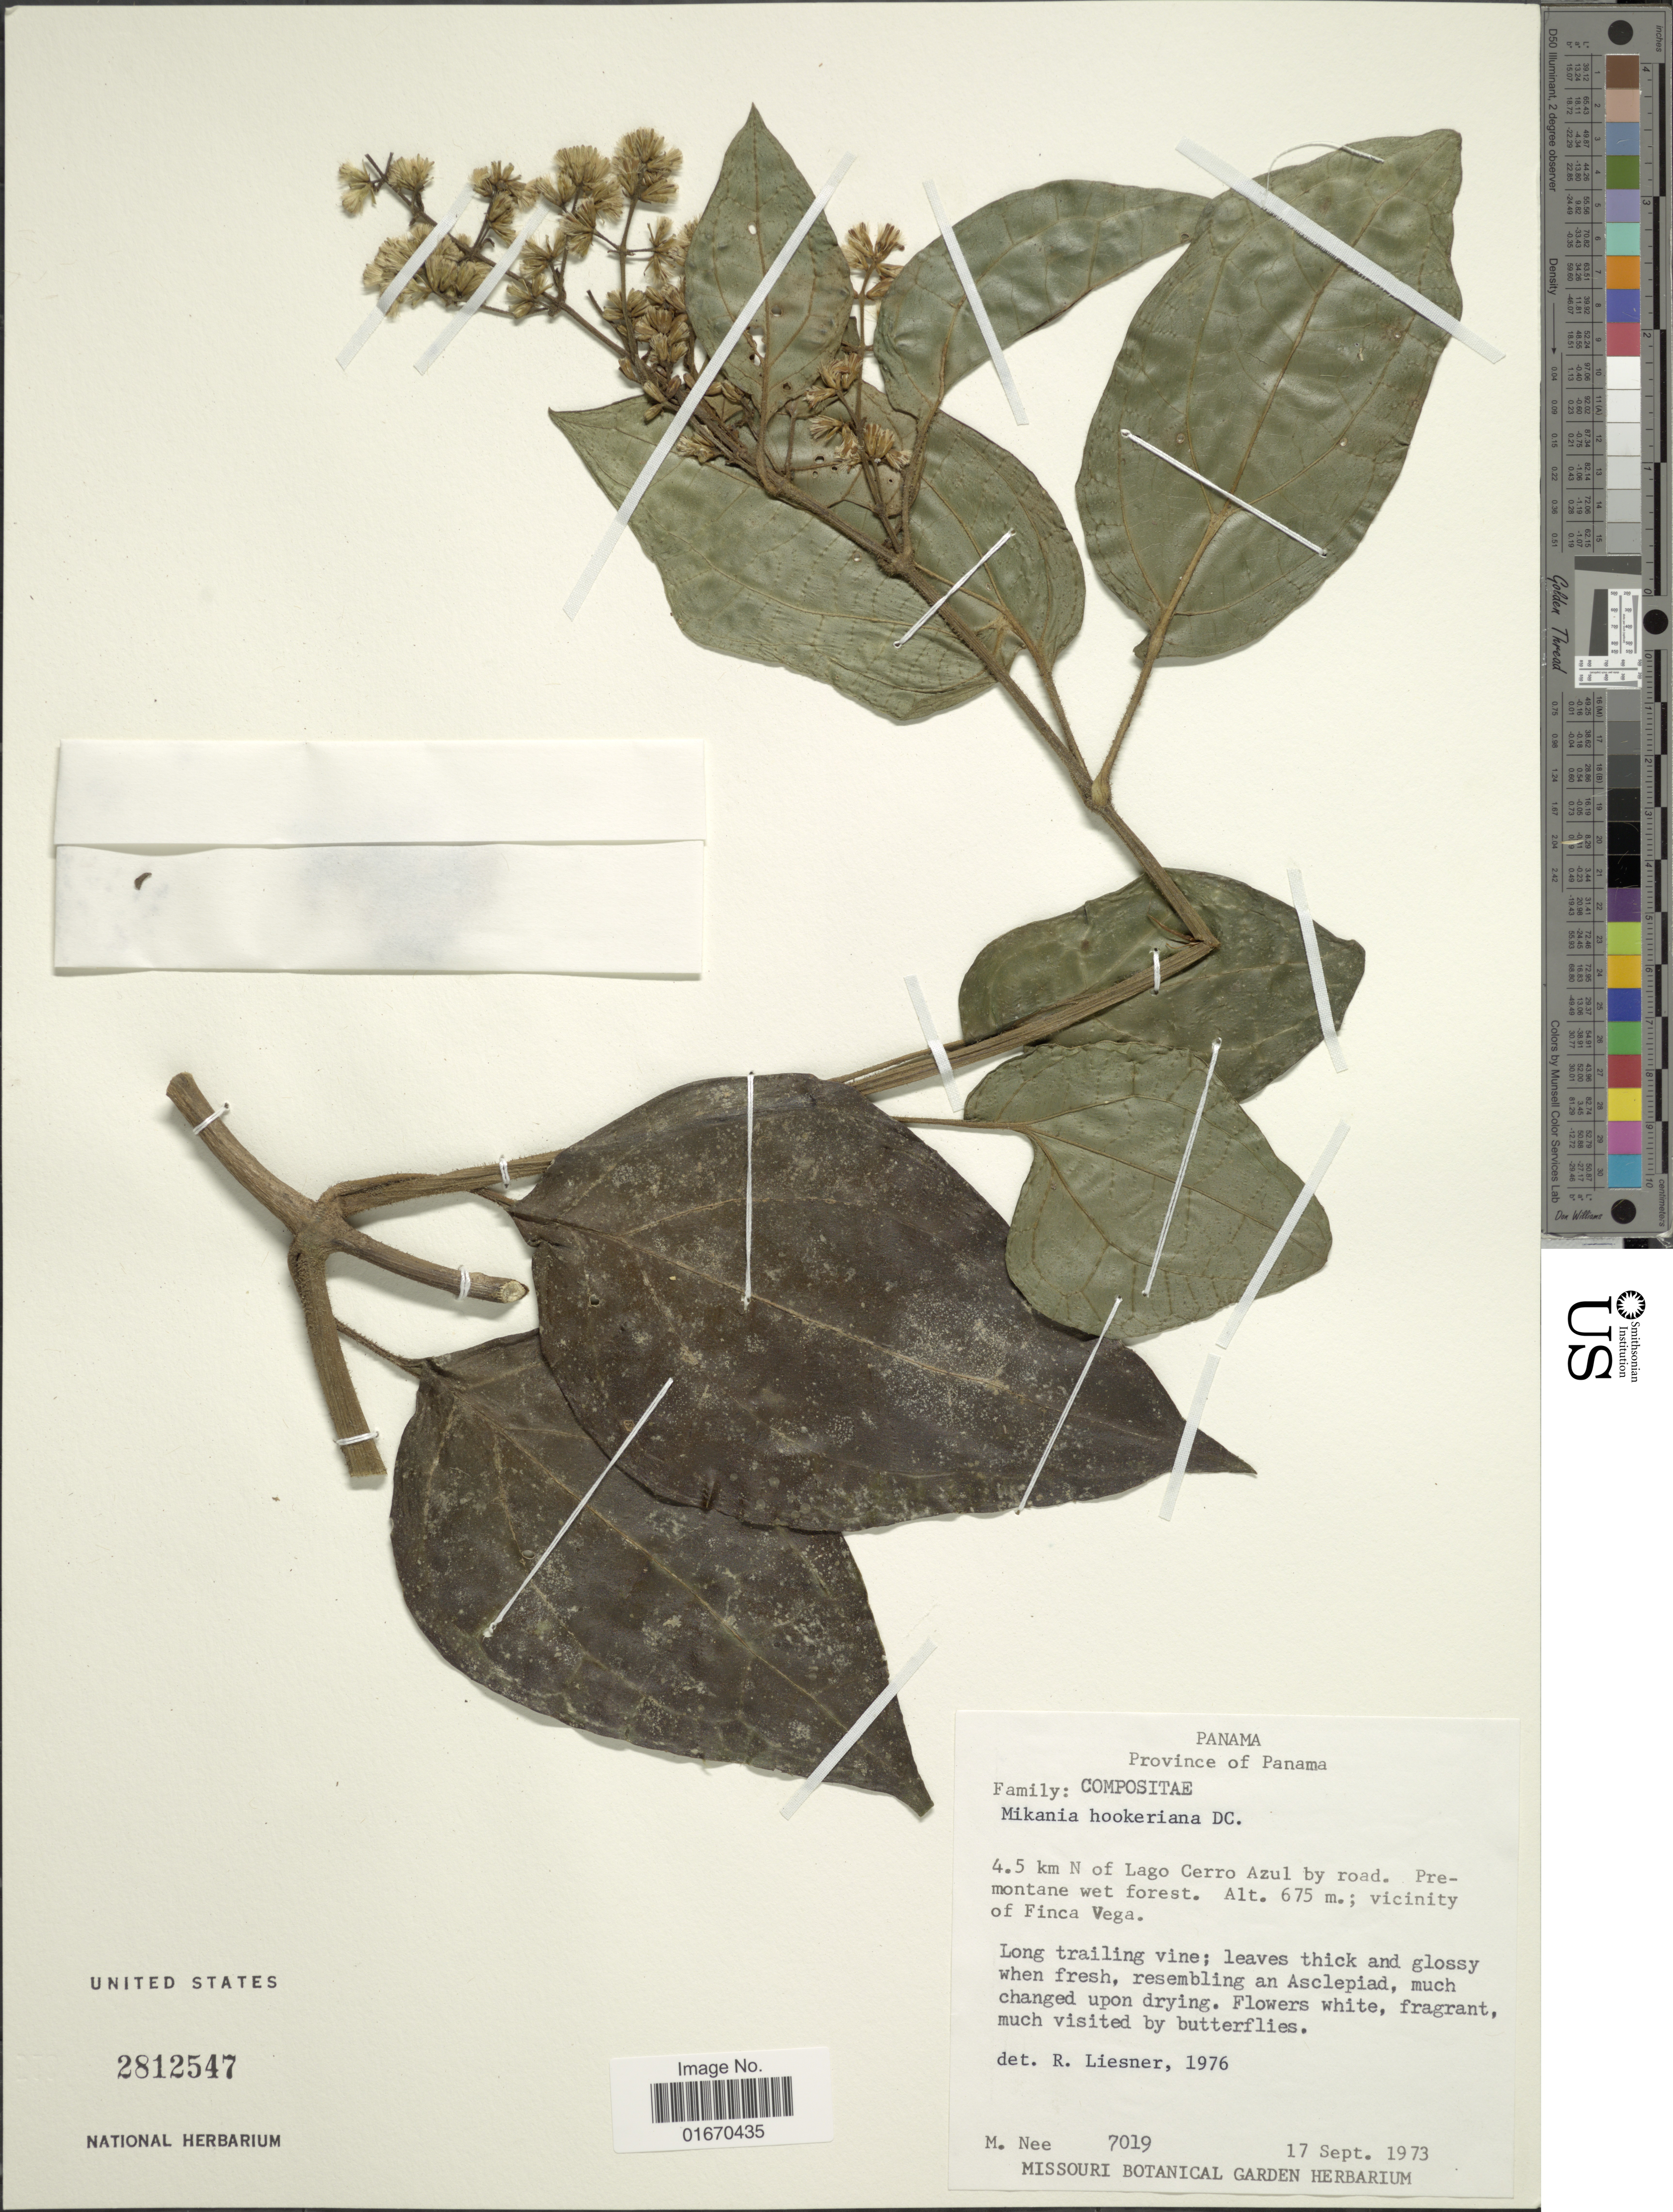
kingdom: Plantae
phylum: Tracheophyta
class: Magnoliopsida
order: Asterales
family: Asteraceae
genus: Mikania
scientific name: Mikania hookeriana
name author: DC.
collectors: M. Nee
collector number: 7019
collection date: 1973-09-17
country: Panama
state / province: Panamá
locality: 4.5 km N of Lago Cerro Azul by road, vicinity of Finca Vega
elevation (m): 675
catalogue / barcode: US 2812547